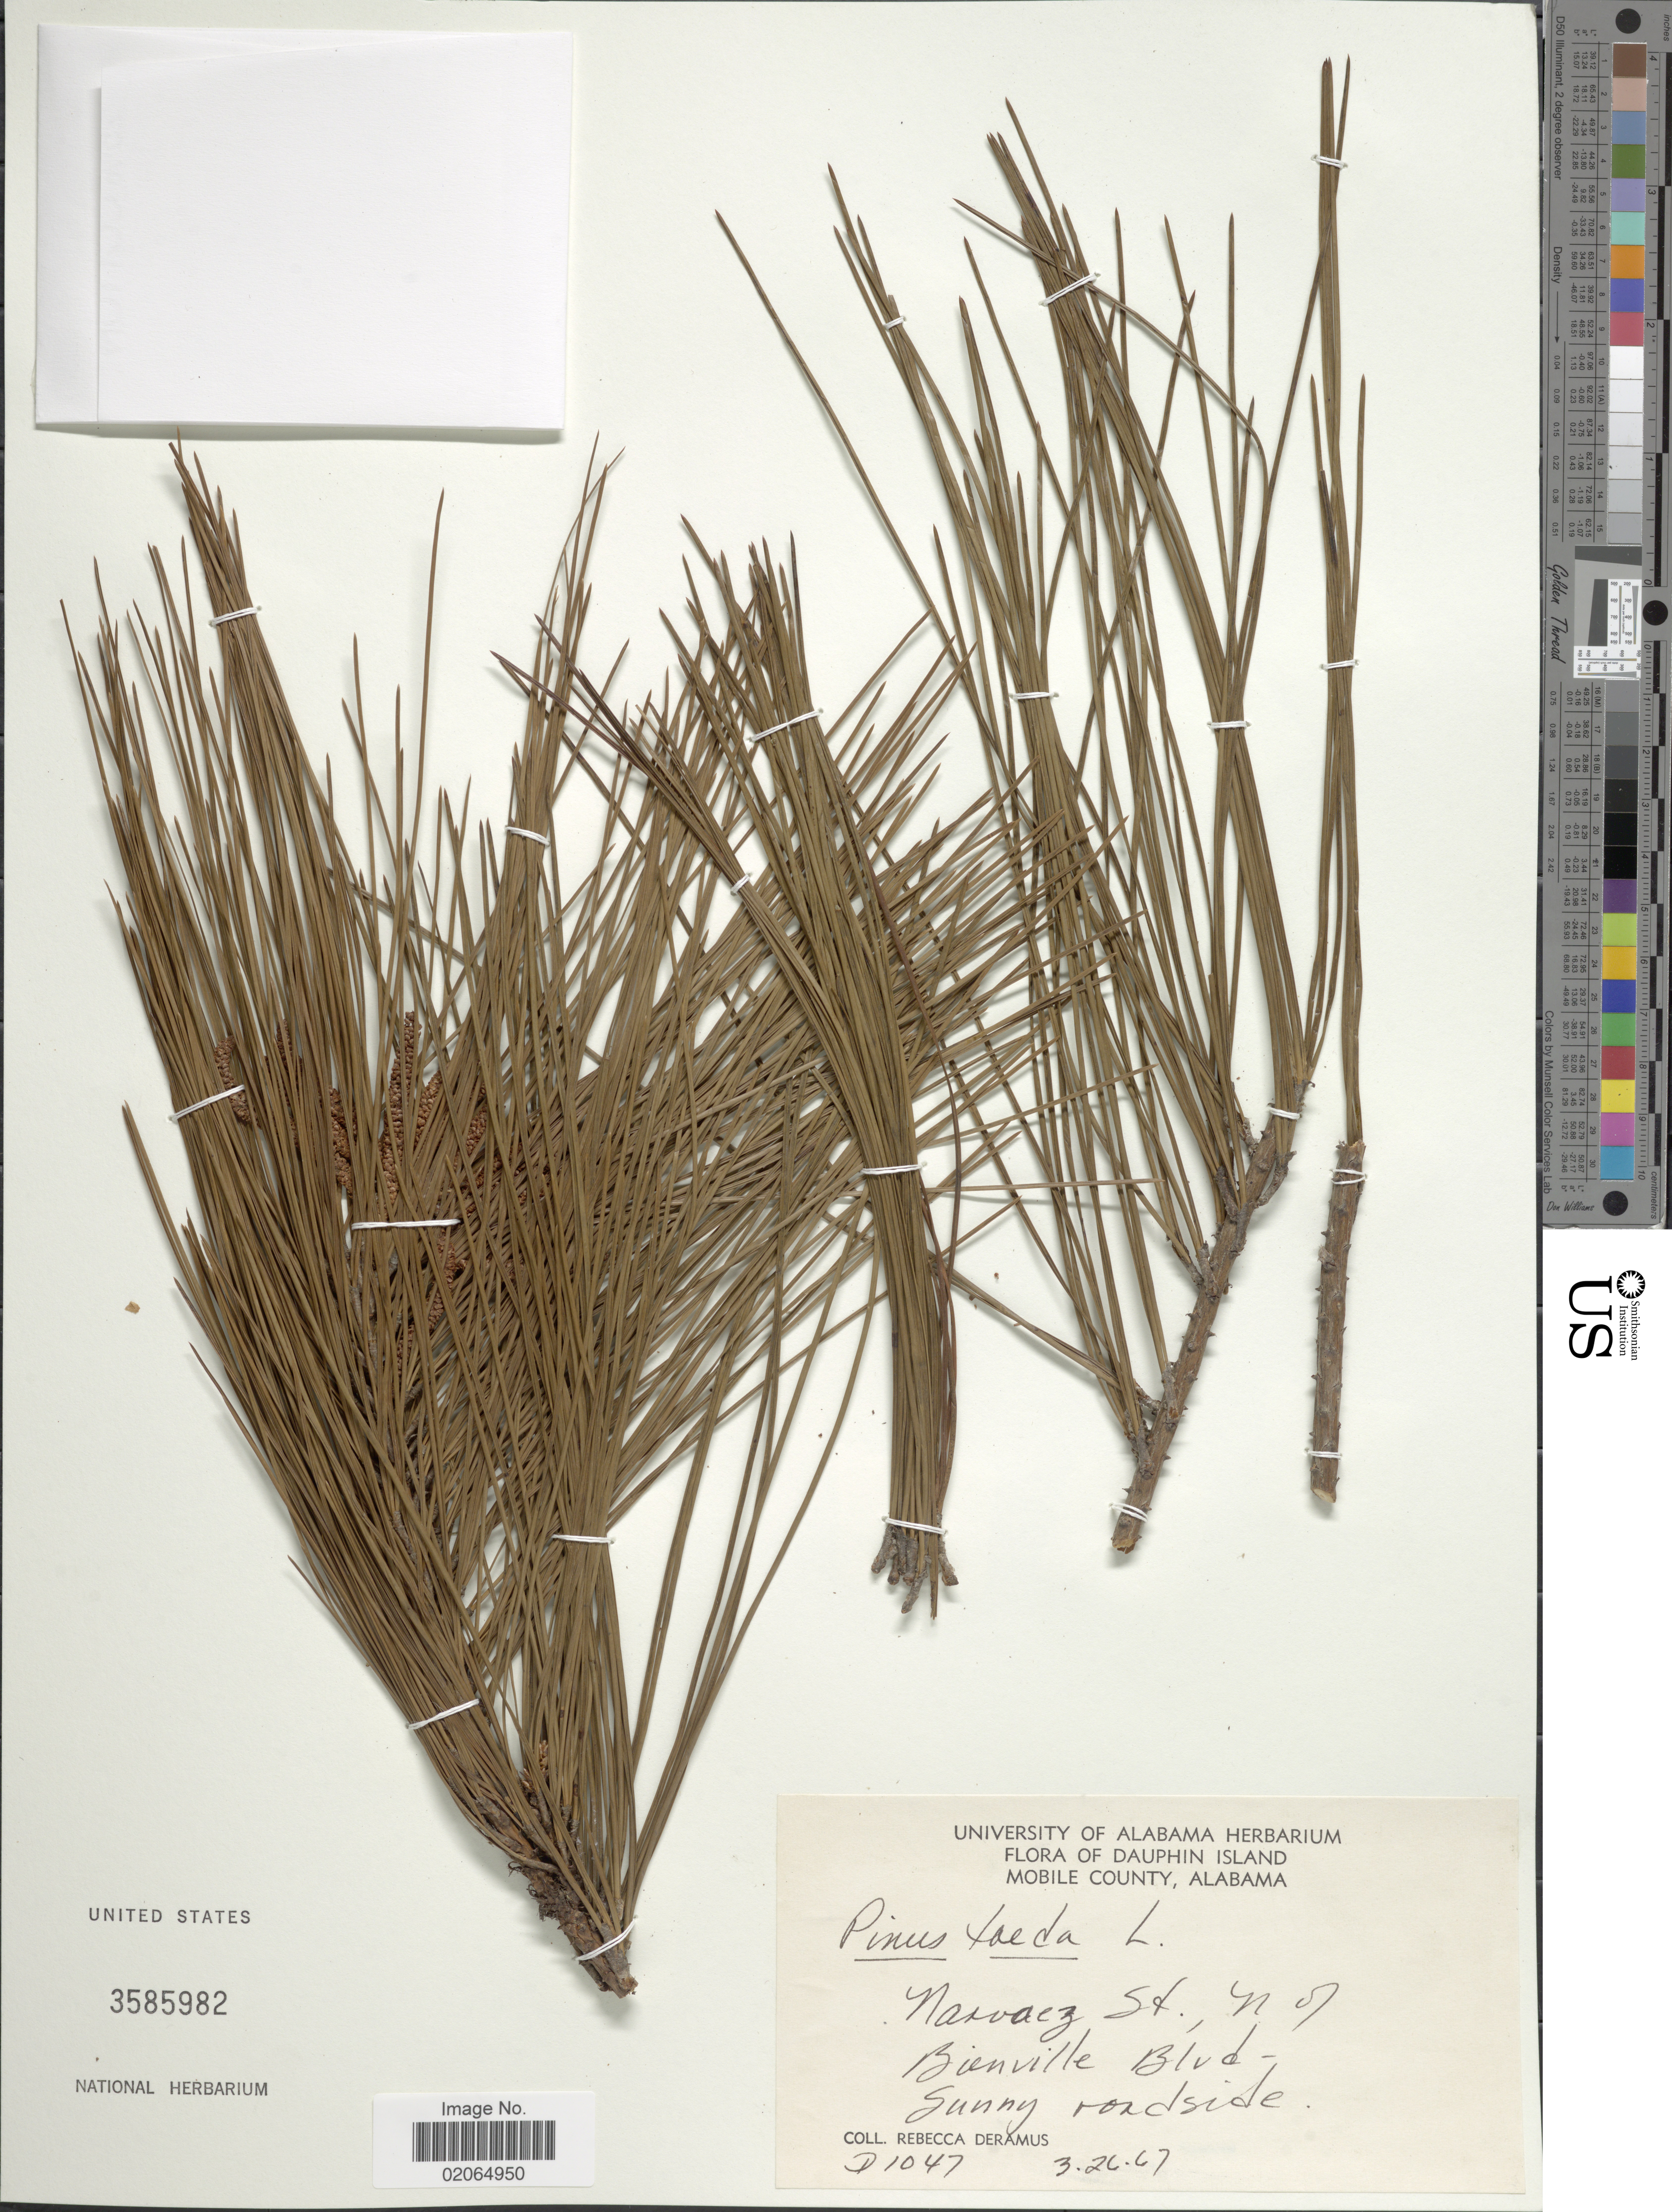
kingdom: Plantae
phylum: Tracheophyta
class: Pinopsida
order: Pinales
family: Pinaceae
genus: Pinus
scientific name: Pinus taeda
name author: L.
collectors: R. Deramus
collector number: D1047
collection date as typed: Transcribed d/m/y: 26/3/67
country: United States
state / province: Alabama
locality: Dauphin Island, Mobile County, Narvaez St., N of Bienville Blvd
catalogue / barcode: US 3585982